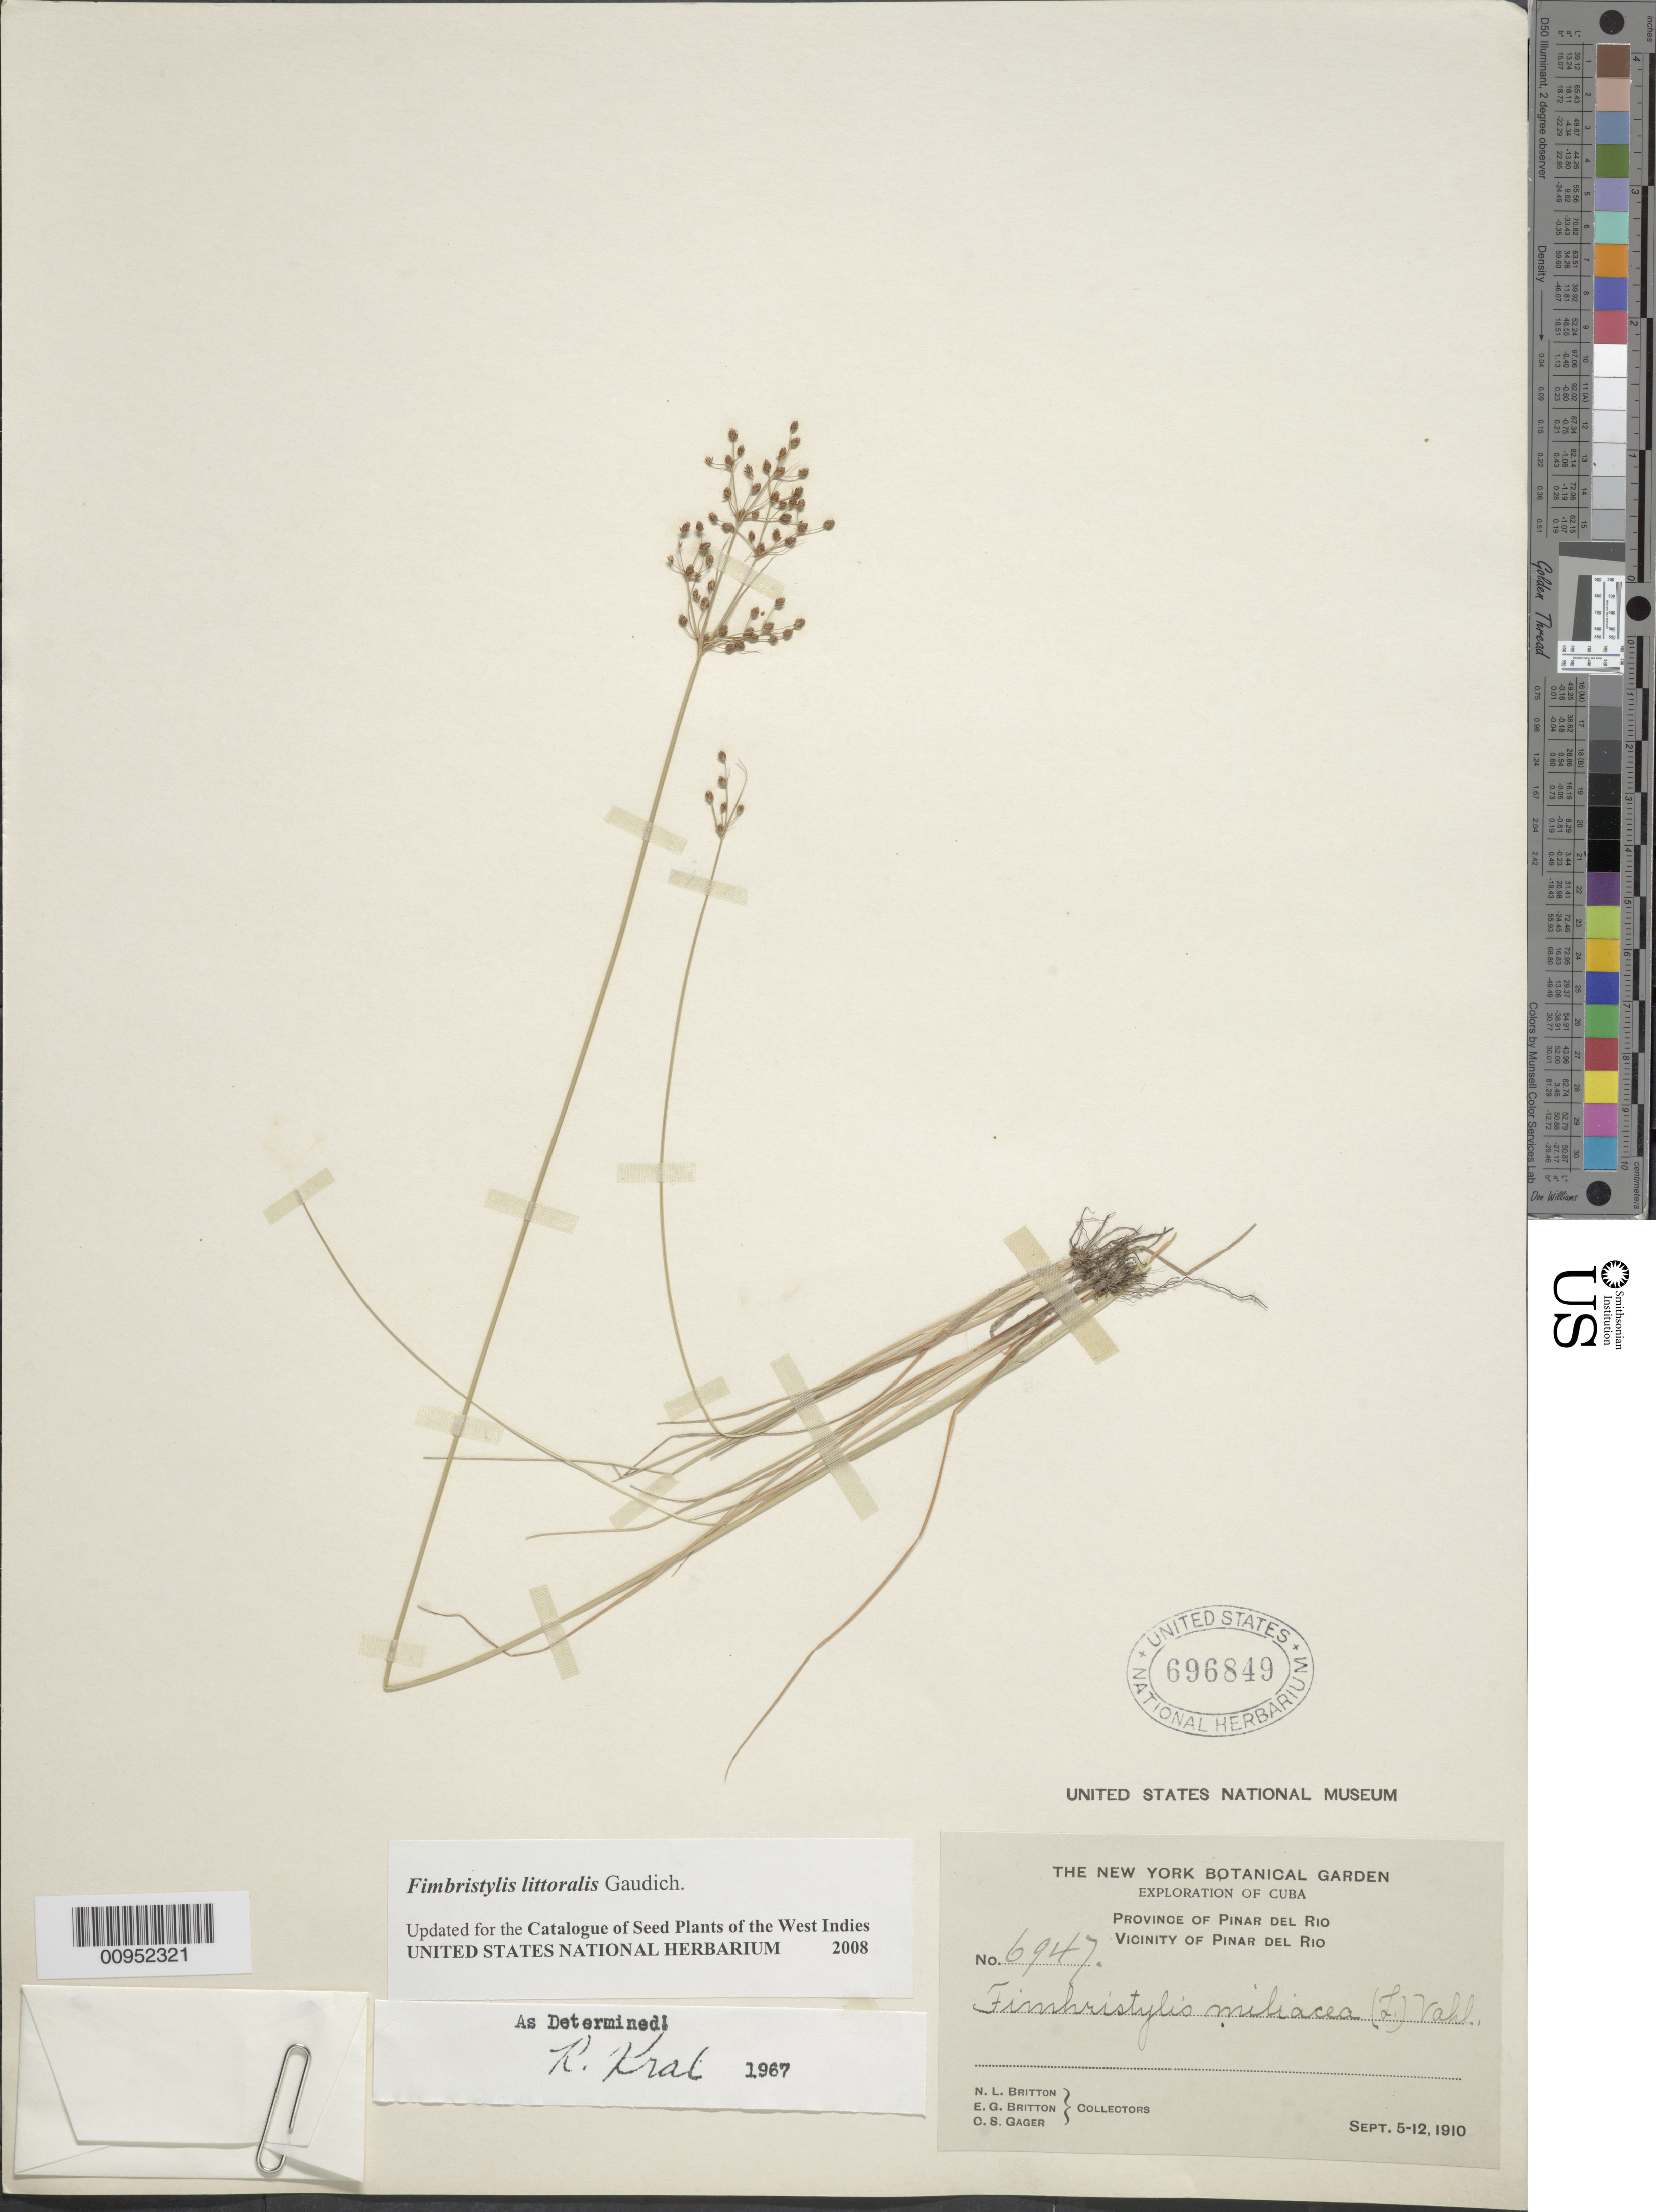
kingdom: Plantae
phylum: Tracheophyta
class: Liliopsida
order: Poales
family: Cyperaceae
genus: Fimbristylis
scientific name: Fimbristylis littoralis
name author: Gaudich.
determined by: Strong, M. T., (US), Smithsonian Institution - National Museum of Natural History (UNITED STATES)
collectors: N. Britton, E. G. Britton & C. Gager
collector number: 6947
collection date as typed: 05 Sep 1910 to 12 Sep 1910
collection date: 1910-09-05/1910-09-12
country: Cuba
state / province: Pinar del Rio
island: Cuba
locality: Vicinity of Pinar del Rio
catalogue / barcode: US 696849